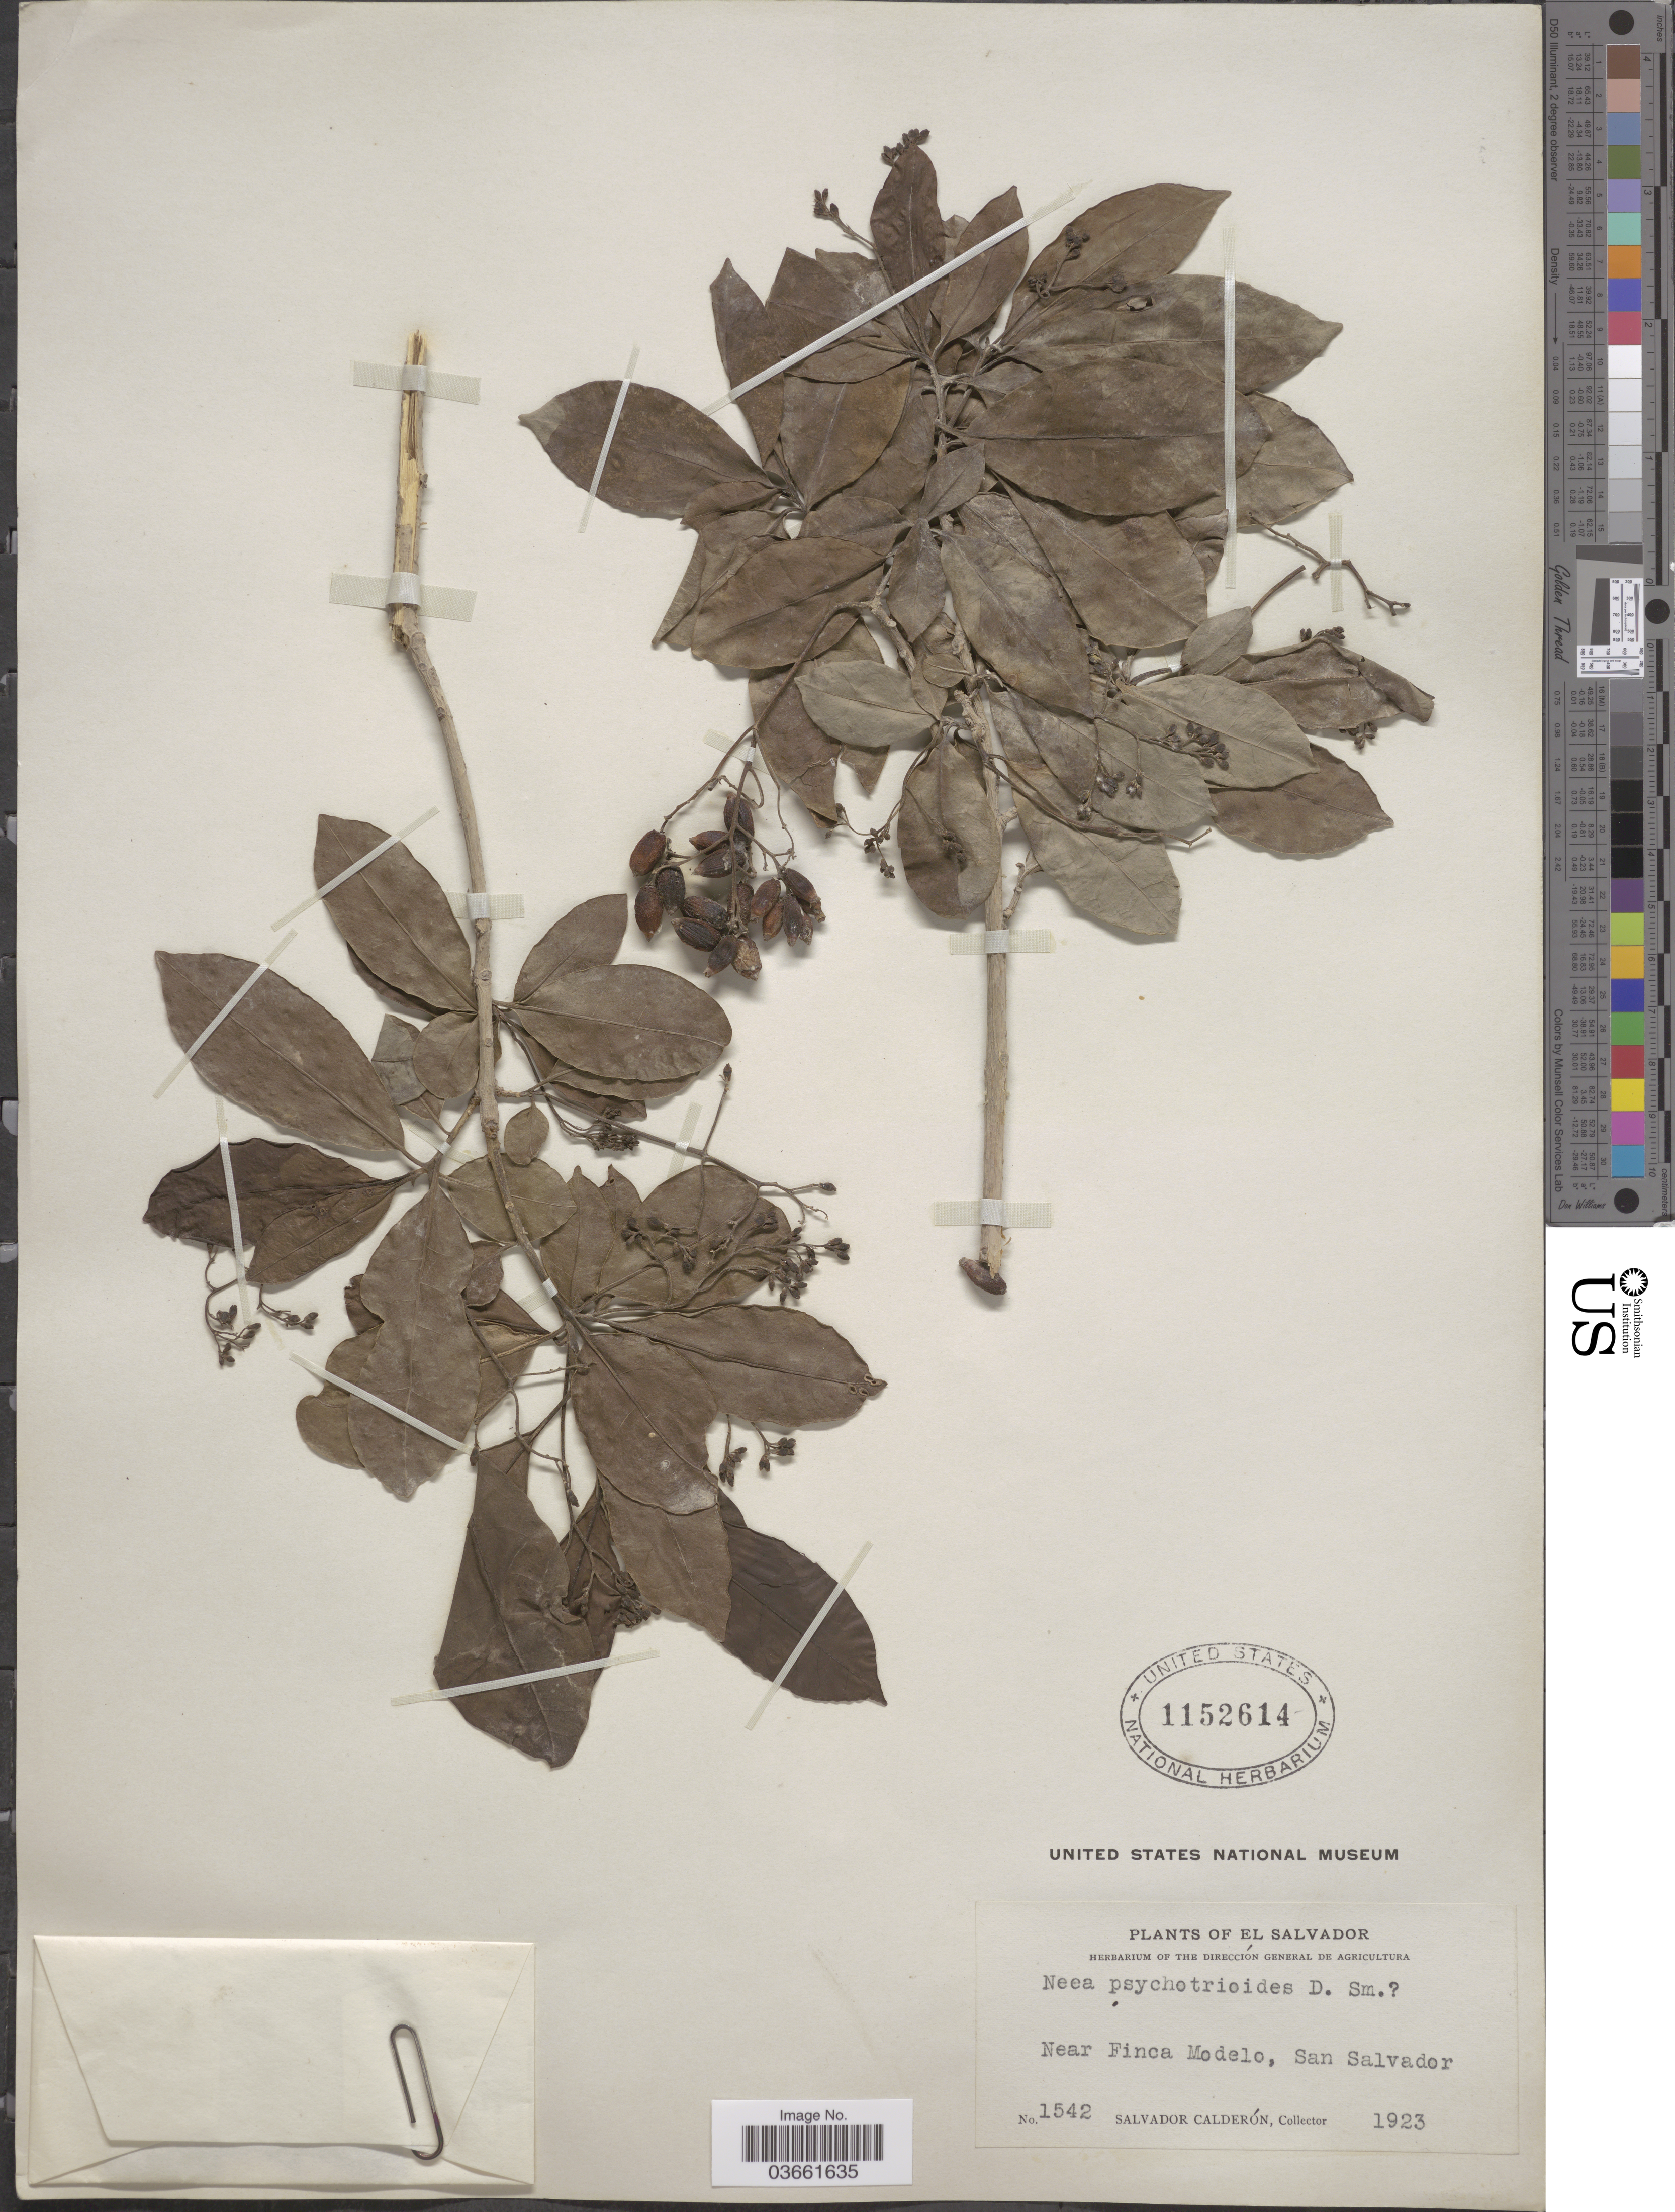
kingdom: Plantae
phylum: Tracheophyta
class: Magnoliopsida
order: Caryophyllales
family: Nyctaginaceae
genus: Neea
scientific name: Neea psychotrioides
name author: Donn. Sm.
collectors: S. Calderón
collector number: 1542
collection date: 1923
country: El Salvador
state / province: San Salvador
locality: Near Finca Modelo.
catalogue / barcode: US 1152614